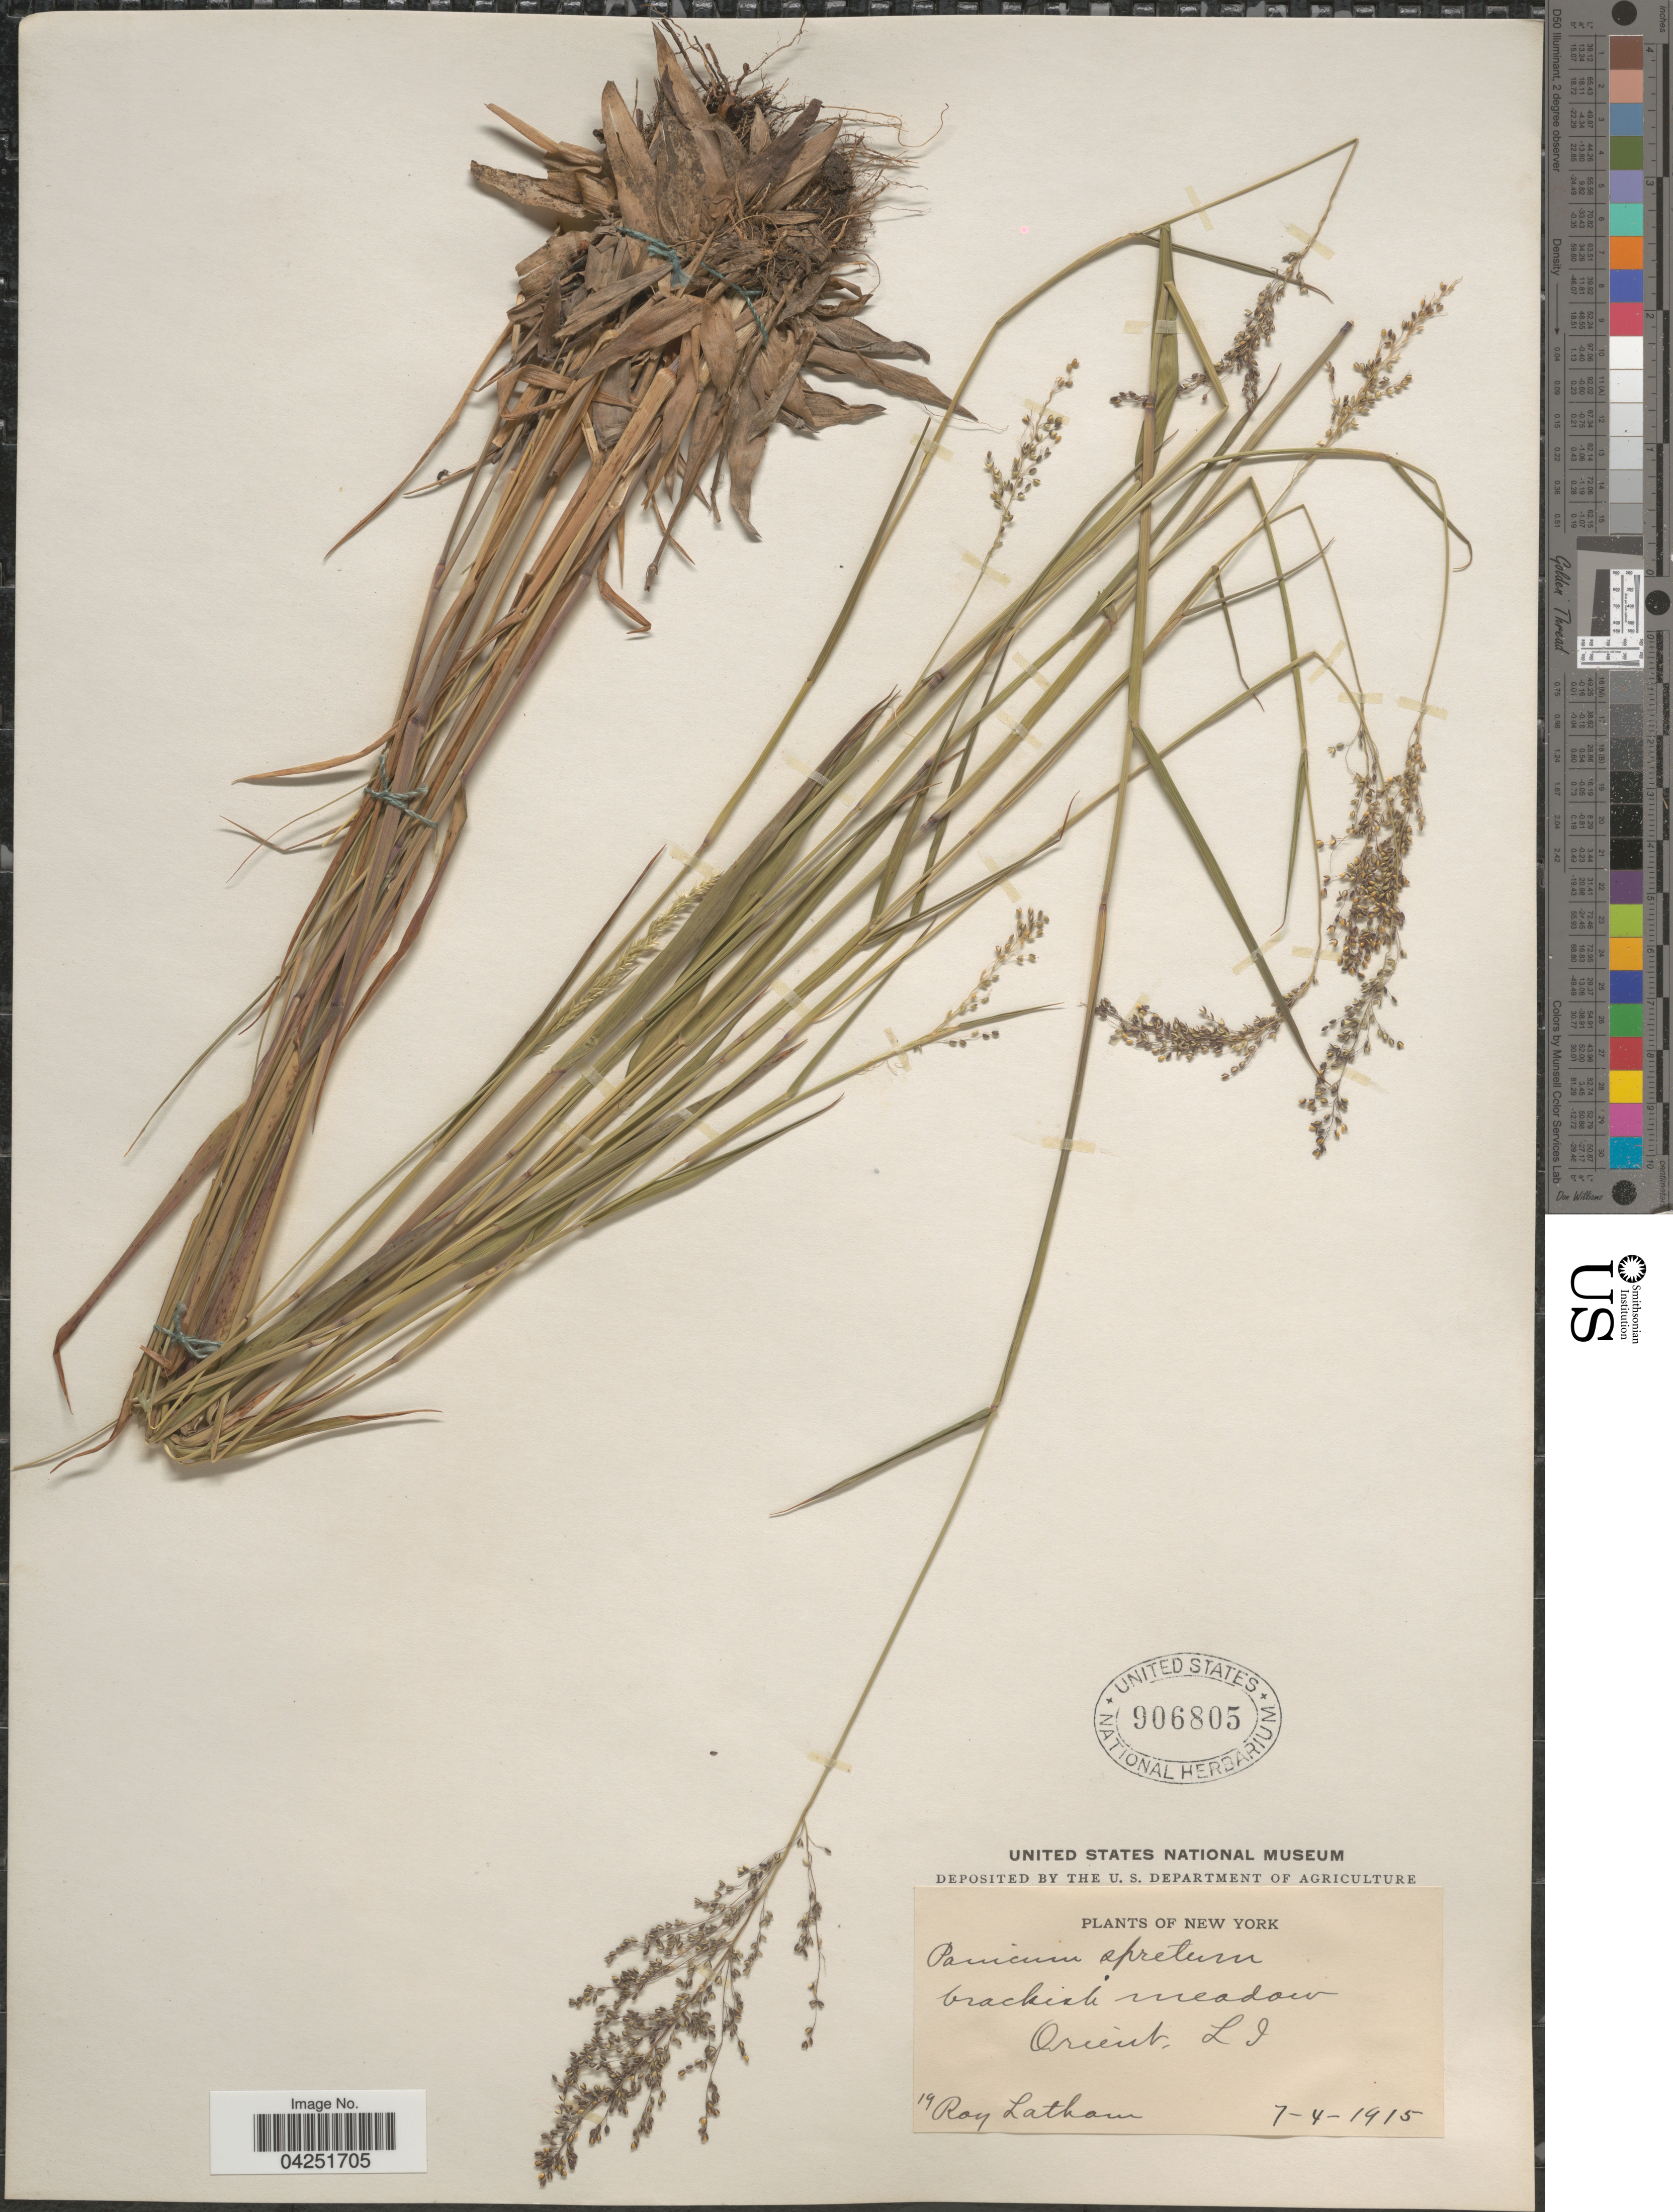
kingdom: Plantae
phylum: Tracheophyta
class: Liliopsida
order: Poales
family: Poaceae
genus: Dichanthelium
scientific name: Dichanthelium acuminatum var. densiflorum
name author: (Rand & Redfield) Gould & C.A. Clark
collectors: R. Latham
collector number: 19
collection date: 1915-07-04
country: United States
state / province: New York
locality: Orient L. I.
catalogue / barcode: US 906805